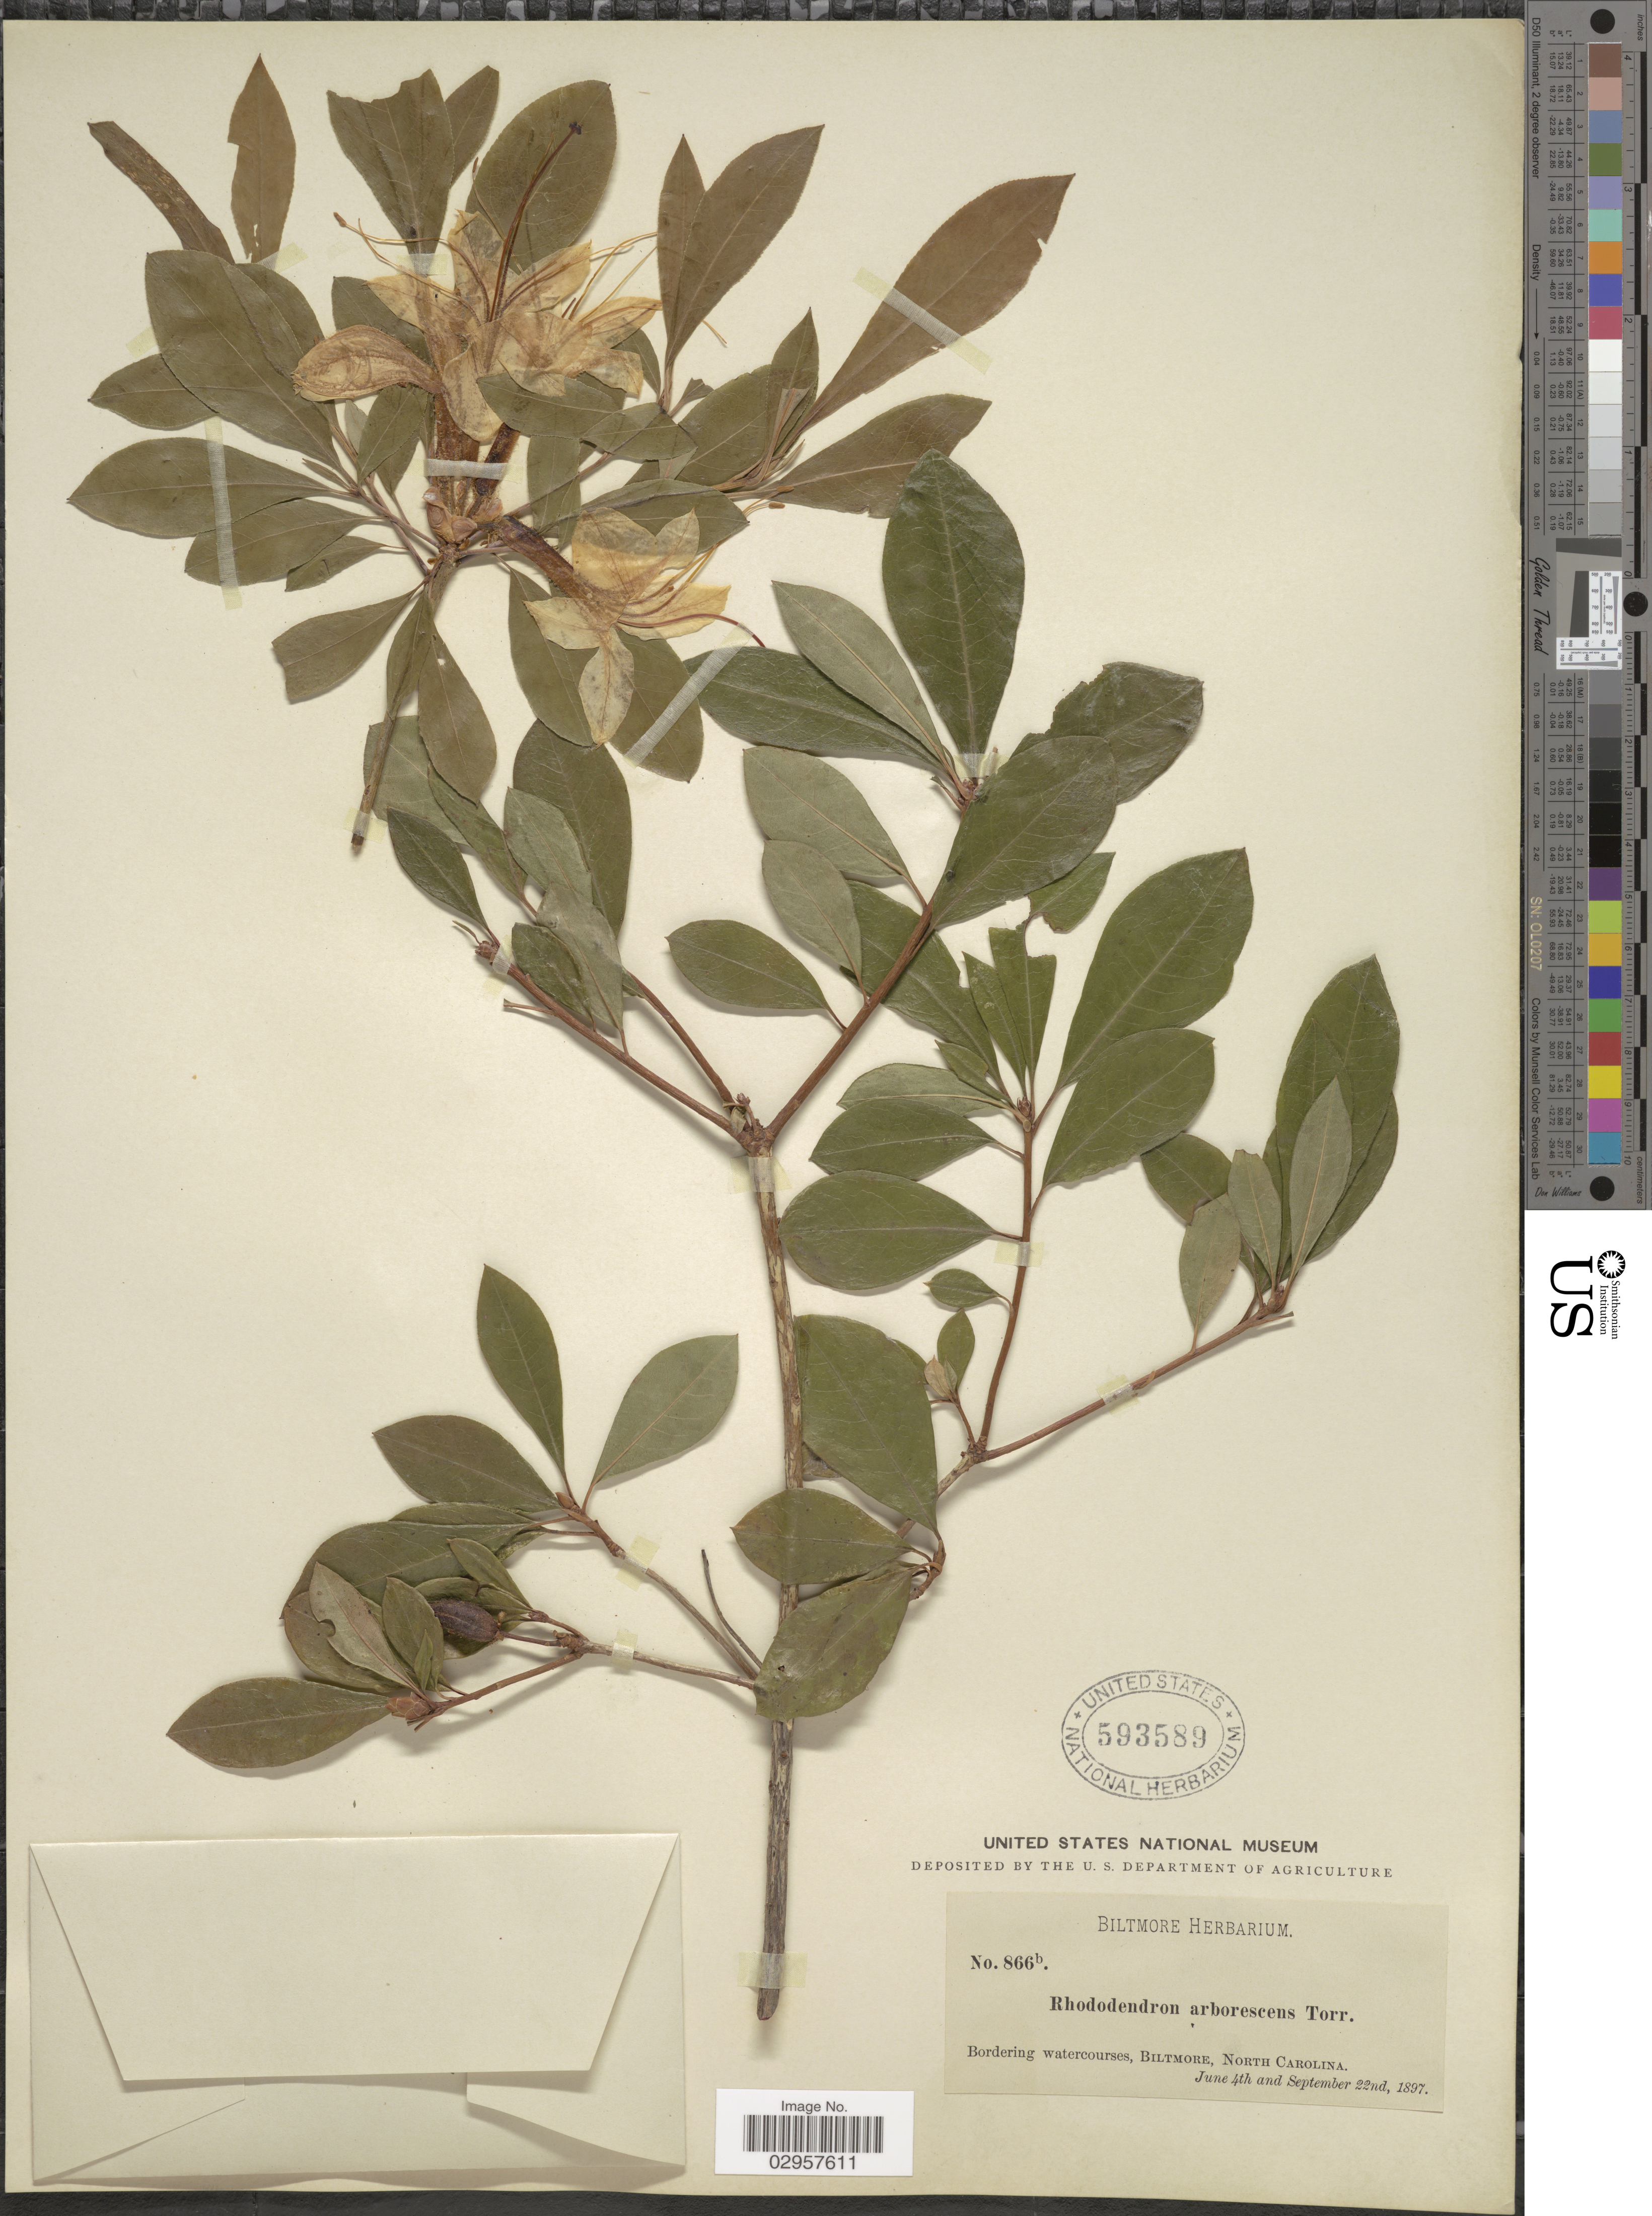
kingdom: Plantae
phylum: Tracheophyta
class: Magnoliopsida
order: Ericales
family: Ericaceae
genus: Rhododendron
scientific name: Rhododendron arborescens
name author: (Pursh) Torr.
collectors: ex herb. Biltmore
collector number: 866b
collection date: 1897-06-04/1897-09-22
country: United States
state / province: North Carolina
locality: Bordering watercourses, Biltmore.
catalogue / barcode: US 593589